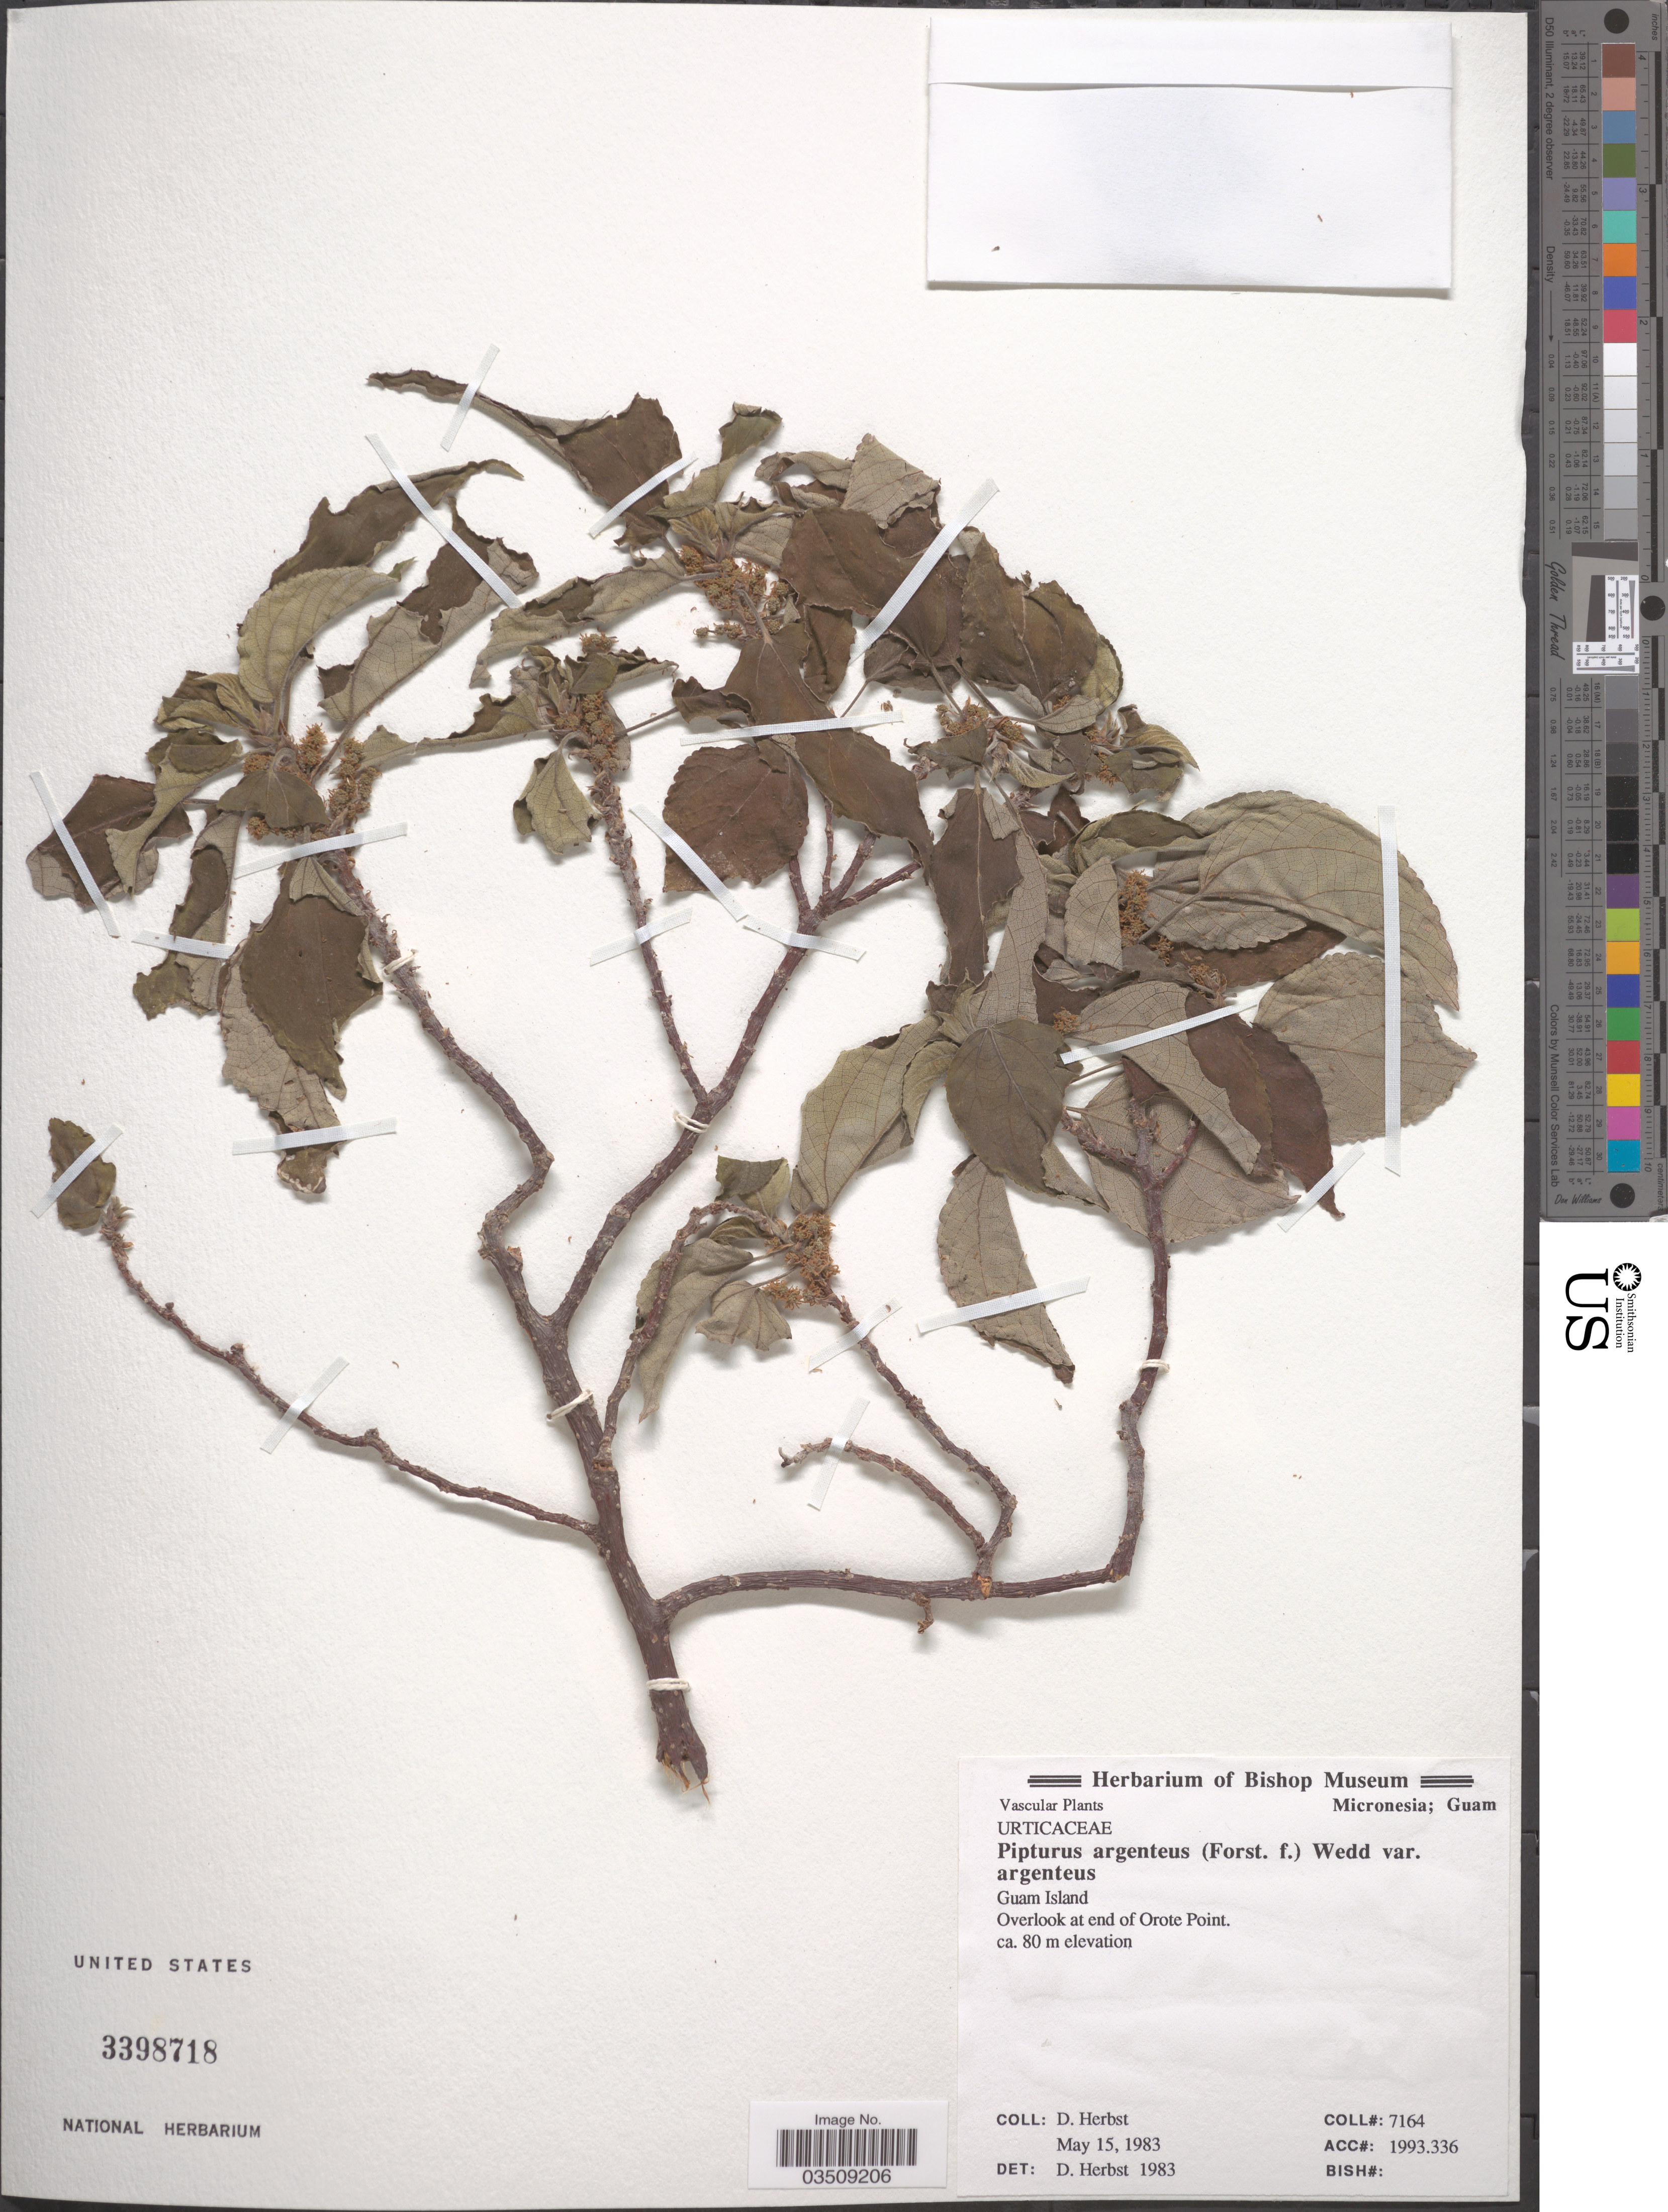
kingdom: Plantae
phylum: Tracheophyta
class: Magnoliopsida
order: Rosales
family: Urticaceae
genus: Pipturus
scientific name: Pipturus argenteus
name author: (G. Forst.) Wedd.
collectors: D. Herbst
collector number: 7164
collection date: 1983-05-15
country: Guam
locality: Micronesia. Guam Island. Overlook at end of Orote Point.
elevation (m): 80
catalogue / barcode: US 3398718